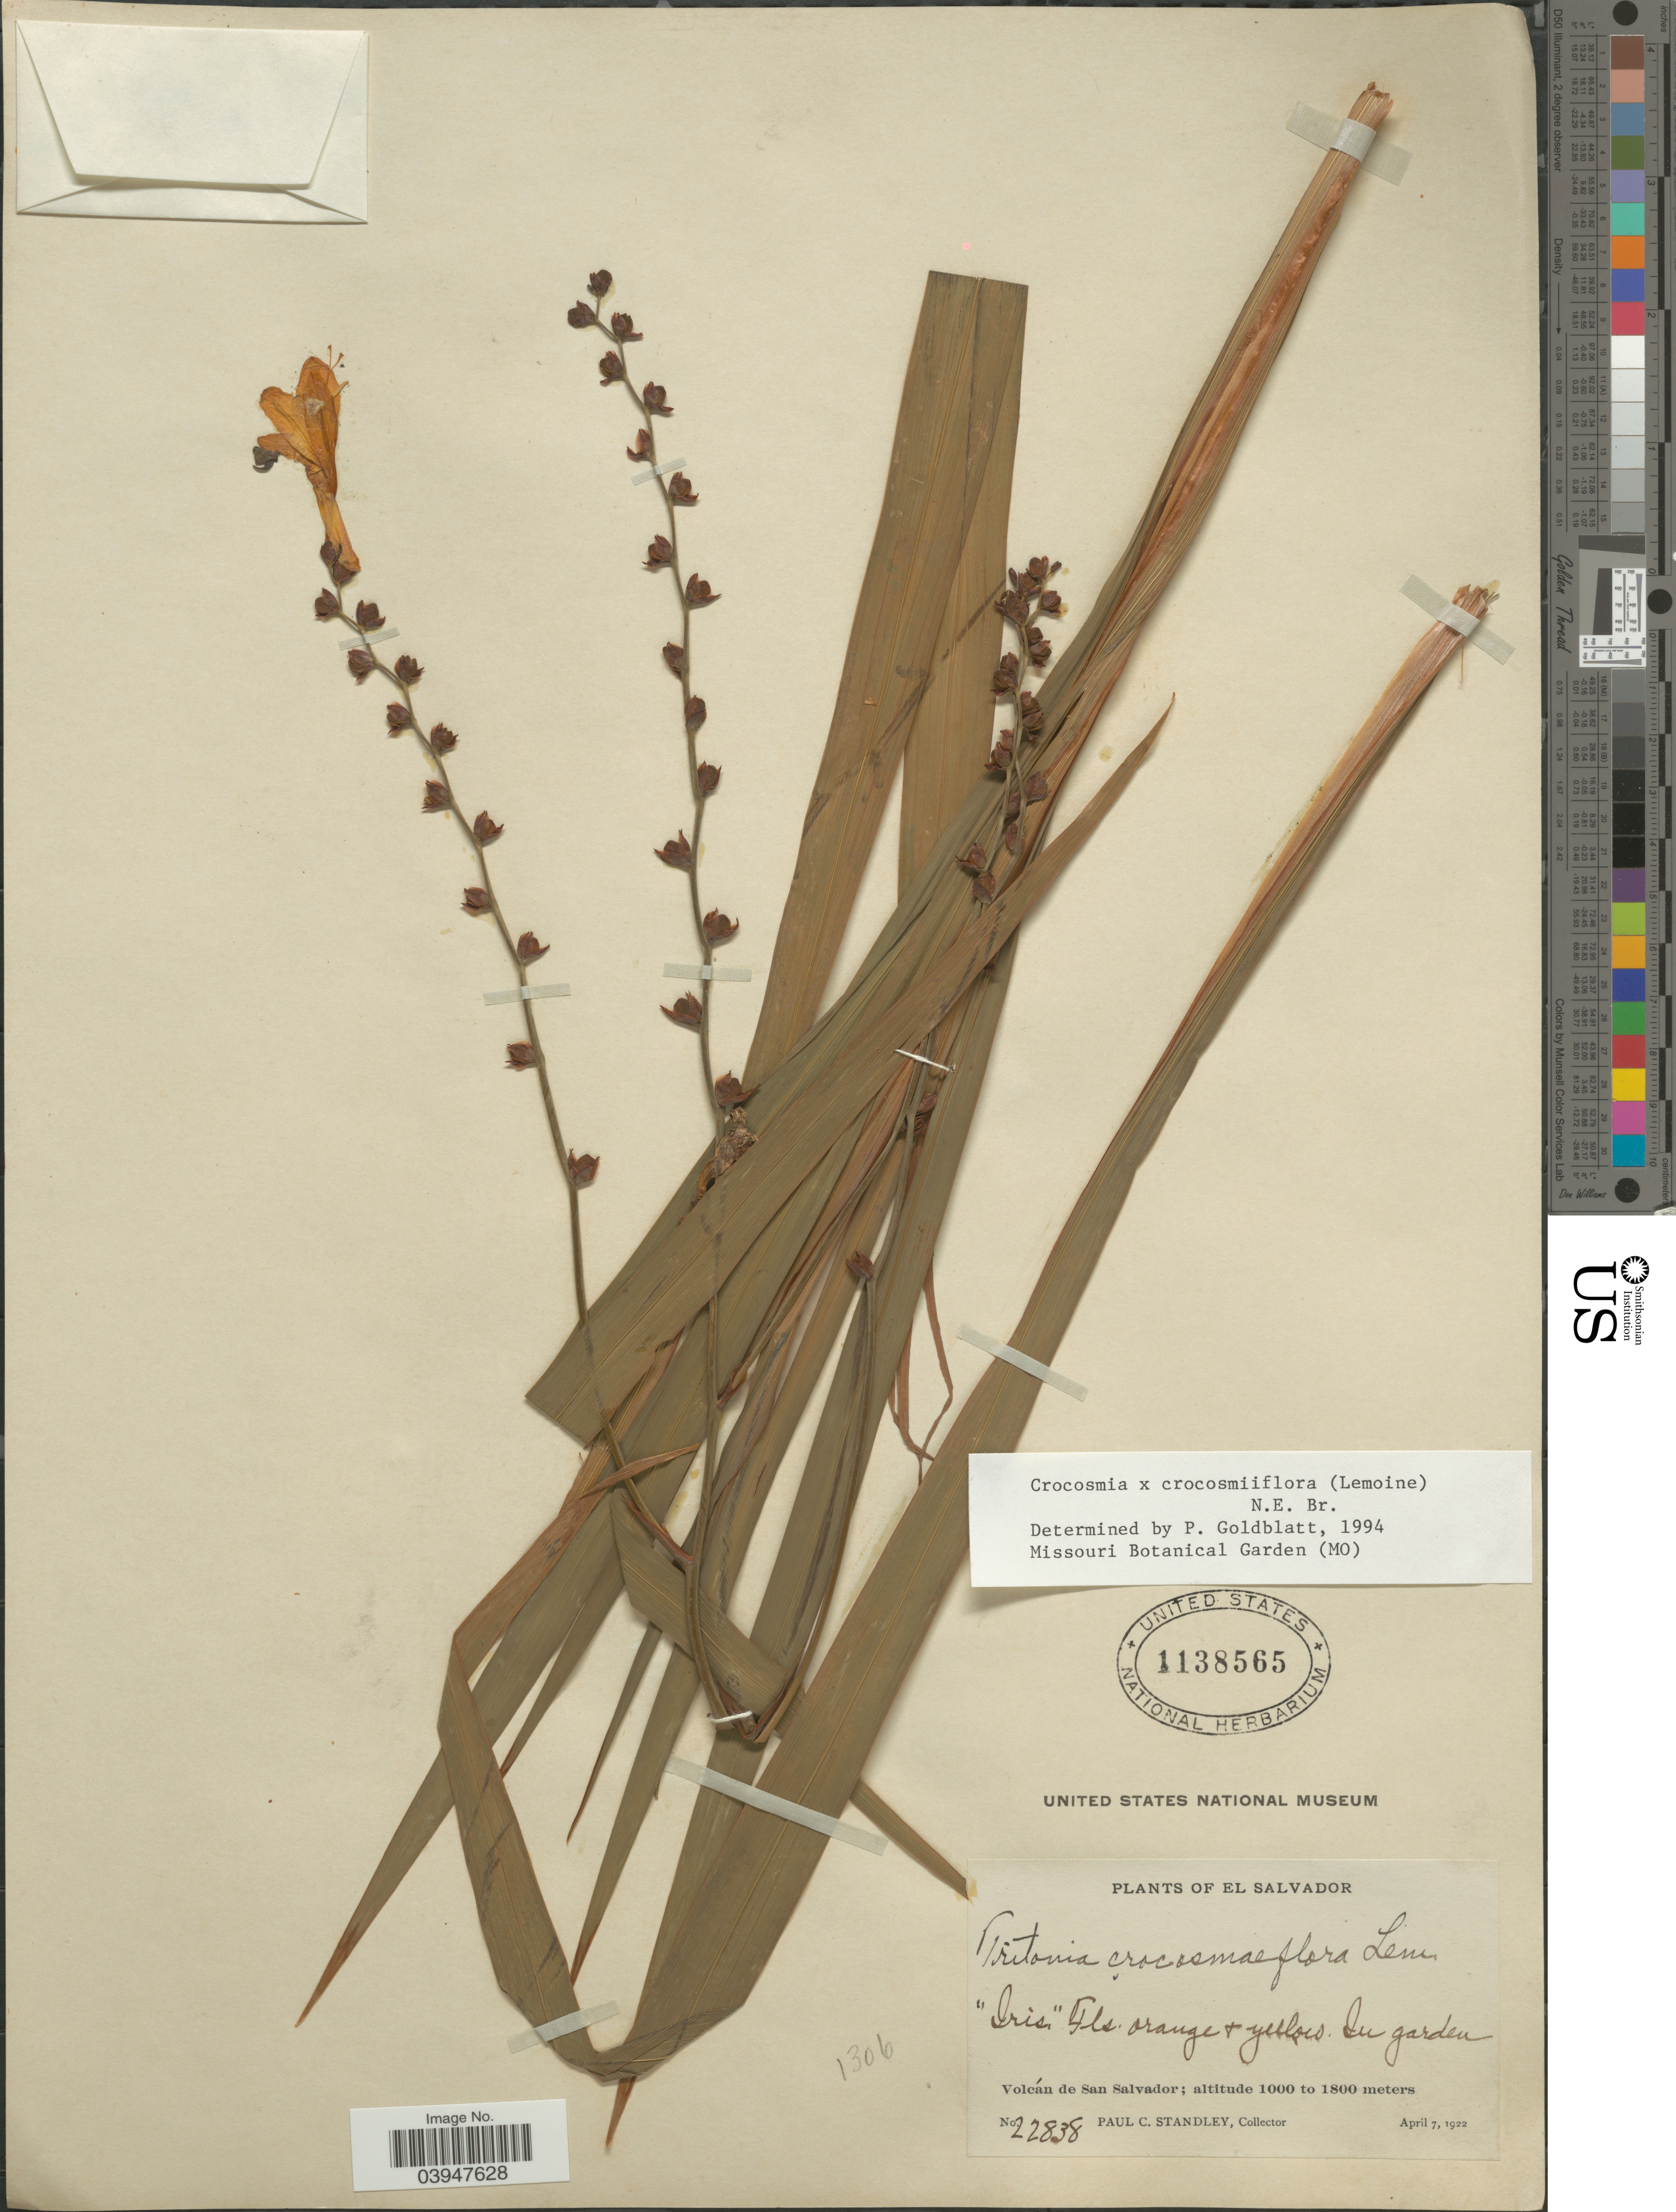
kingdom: Plantae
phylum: Tracheophyta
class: Liliopsida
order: Asparagales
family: Iridaceae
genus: Crocosmia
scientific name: Crocosmia x crocosmiiflora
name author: (Lemoine) N.E. Br.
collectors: P. C. Standley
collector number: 22838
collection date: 1922-04-07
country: El Salvador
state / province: San Salvador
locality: In garden. Volcán de San Salvador.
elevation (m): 1000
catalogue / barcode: US 1138565